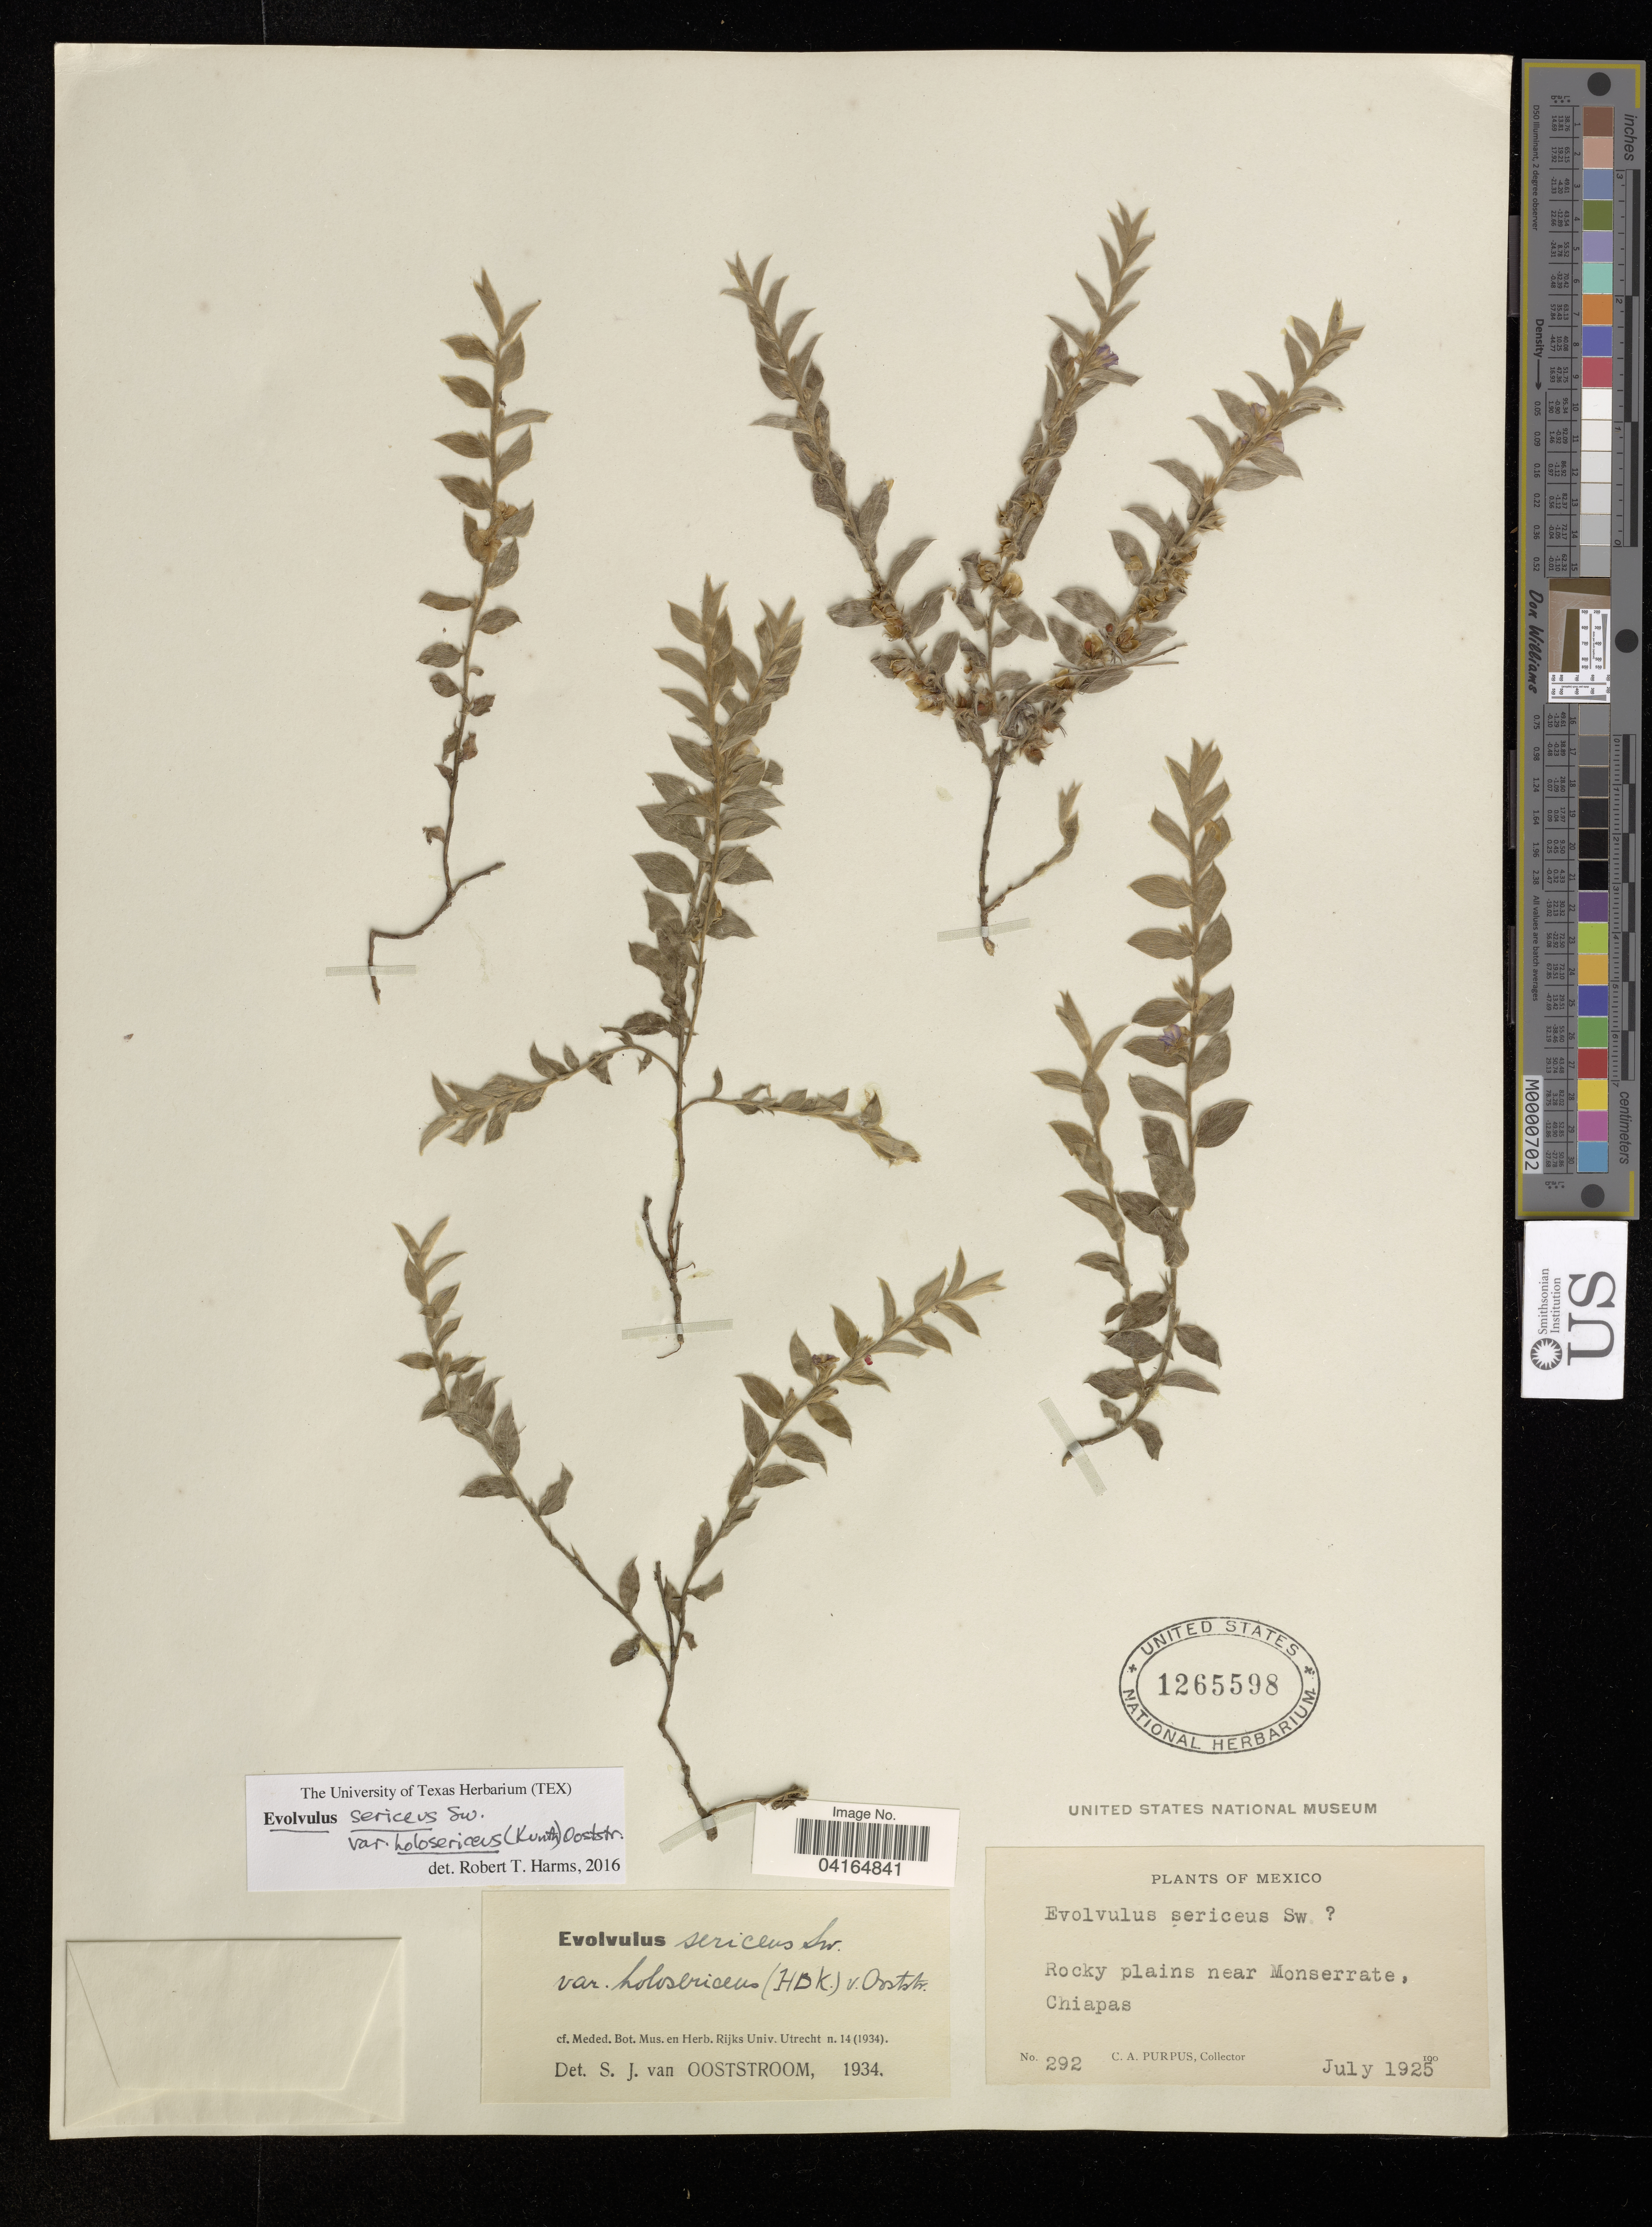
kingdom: Plantae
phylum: Tracheophyta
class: Magnoliopsida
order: Solanales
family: Convolvulaceae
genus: Evolvulus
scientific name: Evolvulus sericeus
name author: Sw.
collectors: C. A. Purpus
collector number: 292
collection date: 1925-07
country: Mexico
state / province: Chiapas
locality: Near Monserrate.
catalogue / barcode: US 1265598